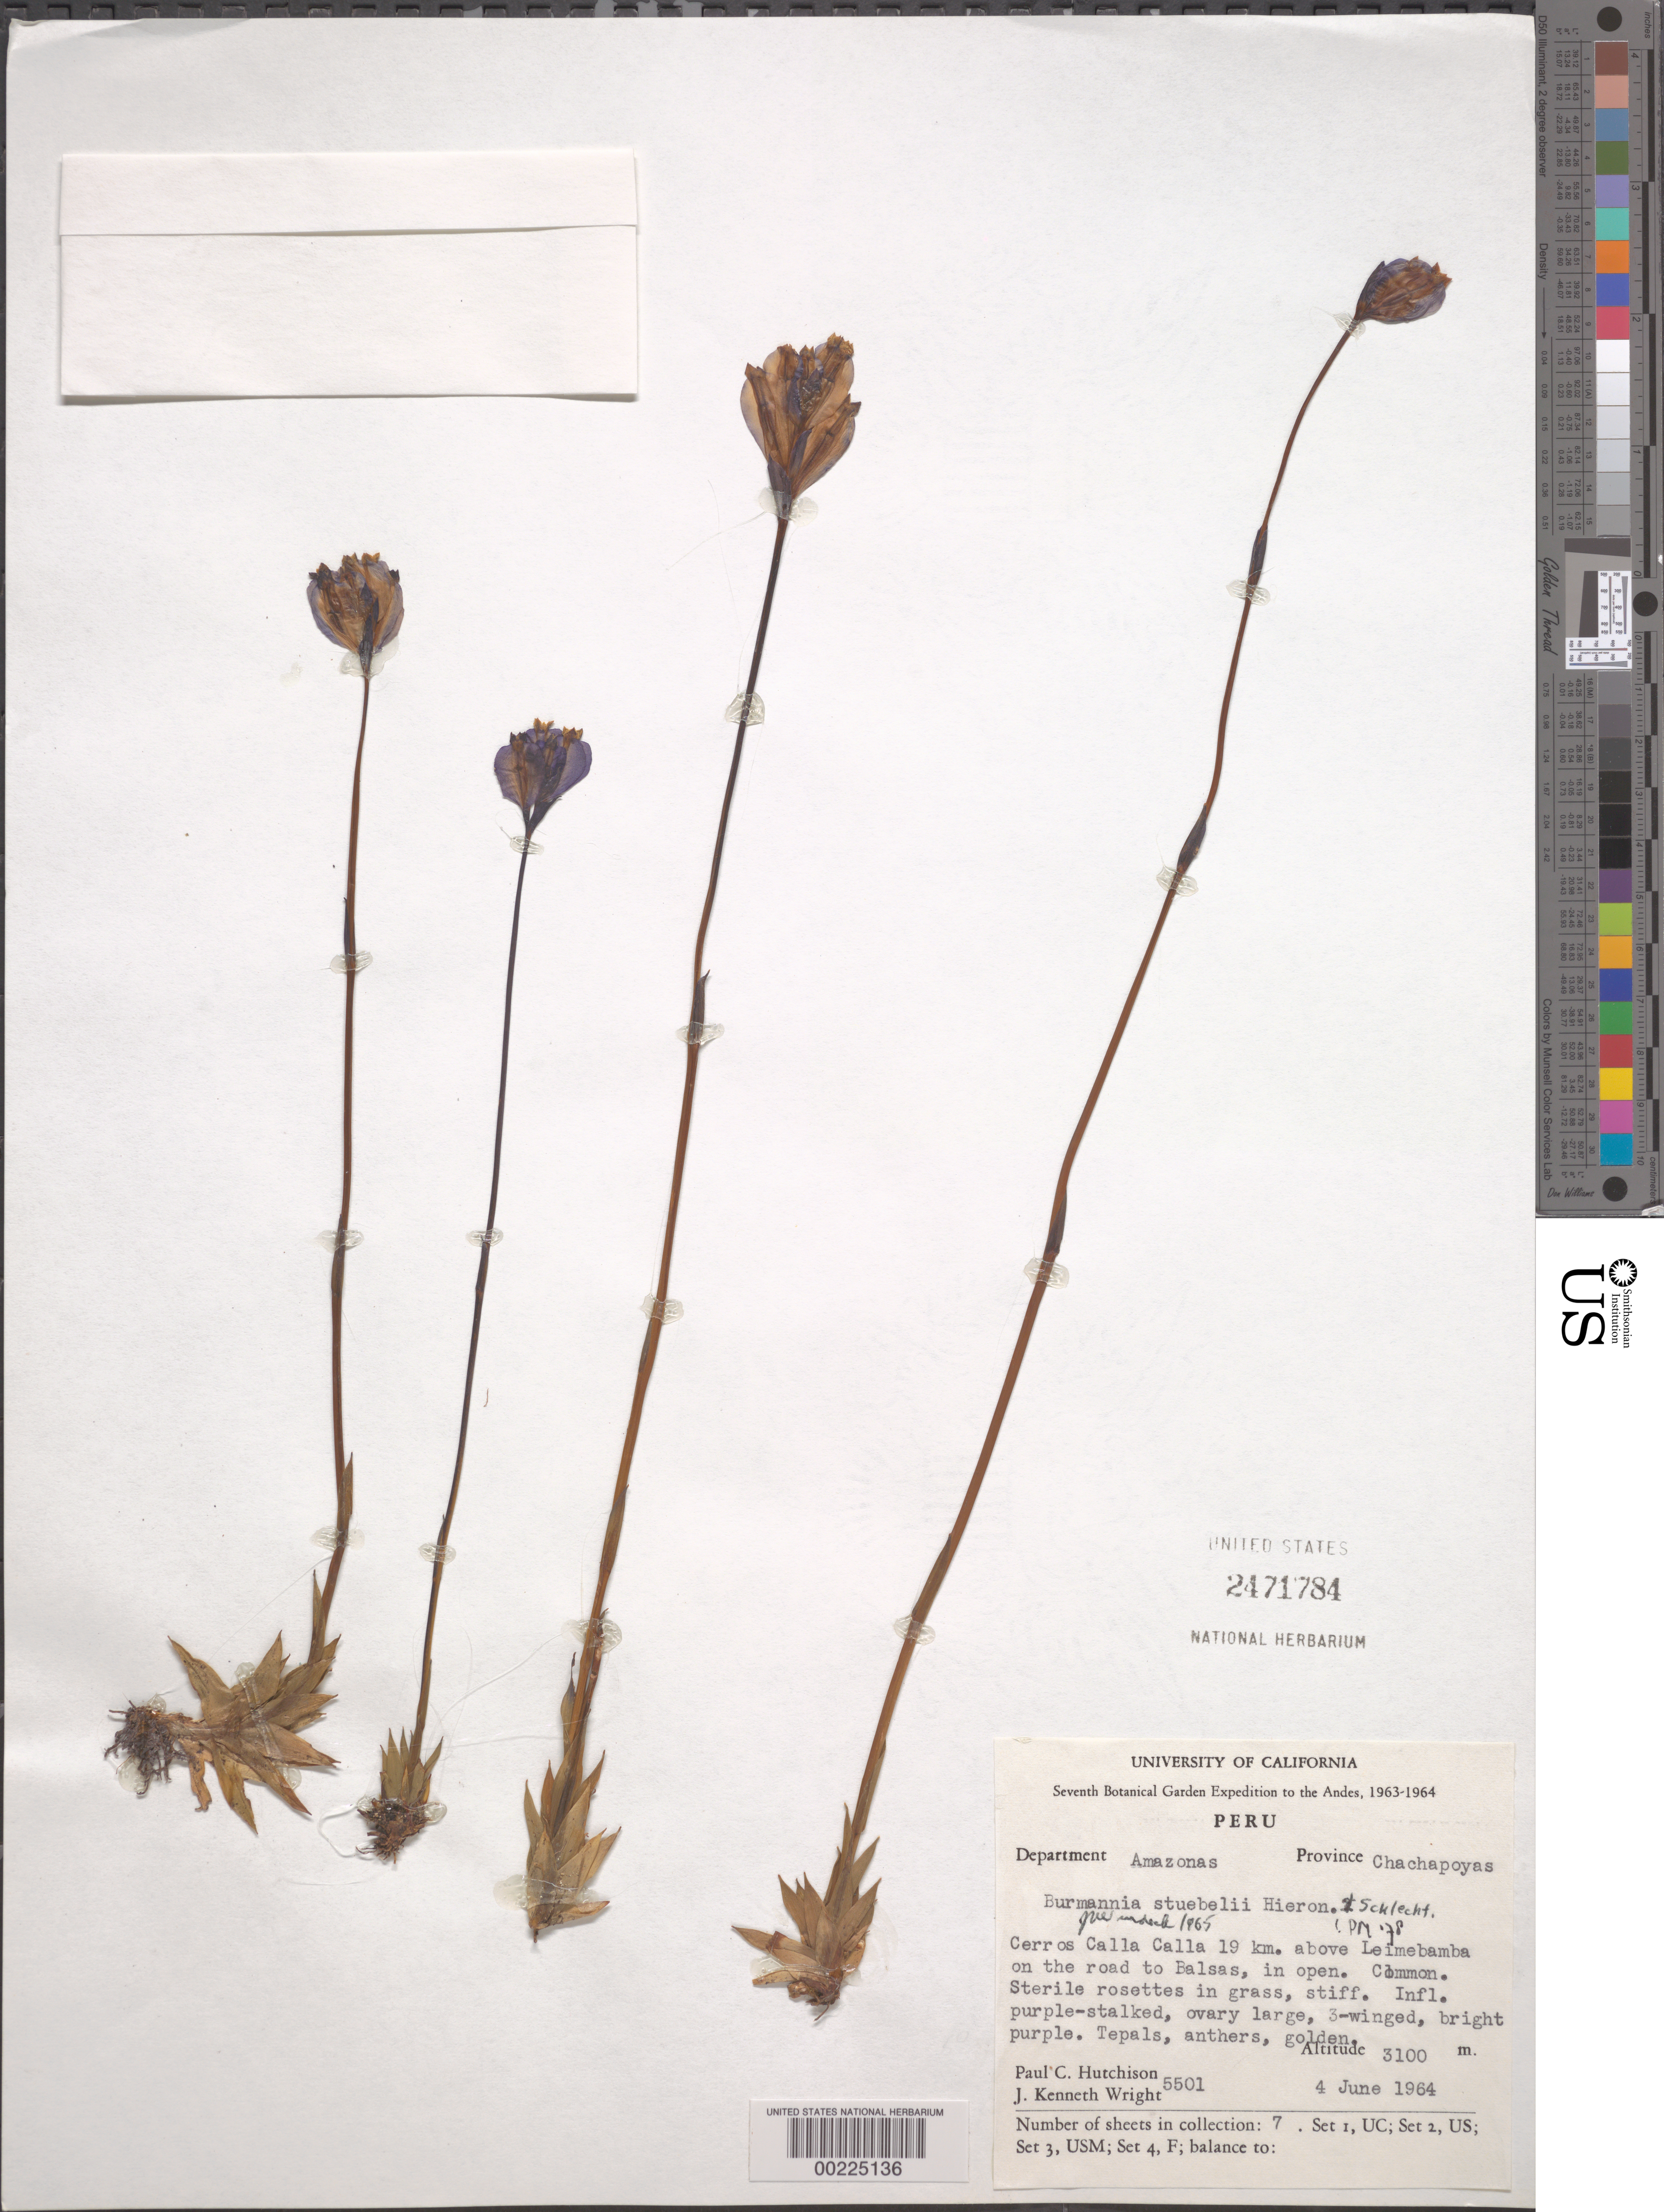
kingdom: Plantae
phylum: Tracheophyta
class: Liliopsida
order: Dioscoreales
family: Burmanniaceae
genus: Burmannia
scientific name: Burmannia stuebelii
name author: Hieron. & Schltr.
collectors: P. C. Hutchison & J. K. Wright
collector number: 5501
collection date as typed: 04 Jun 1964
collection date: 1964-06-04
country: Peru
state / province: Amazonas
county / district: Chachapoyas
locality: Cerros Calla-Calla, 19 km above Leimebamba on the road to Balsas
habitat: In open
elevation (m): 3100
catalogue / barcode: US 2471784